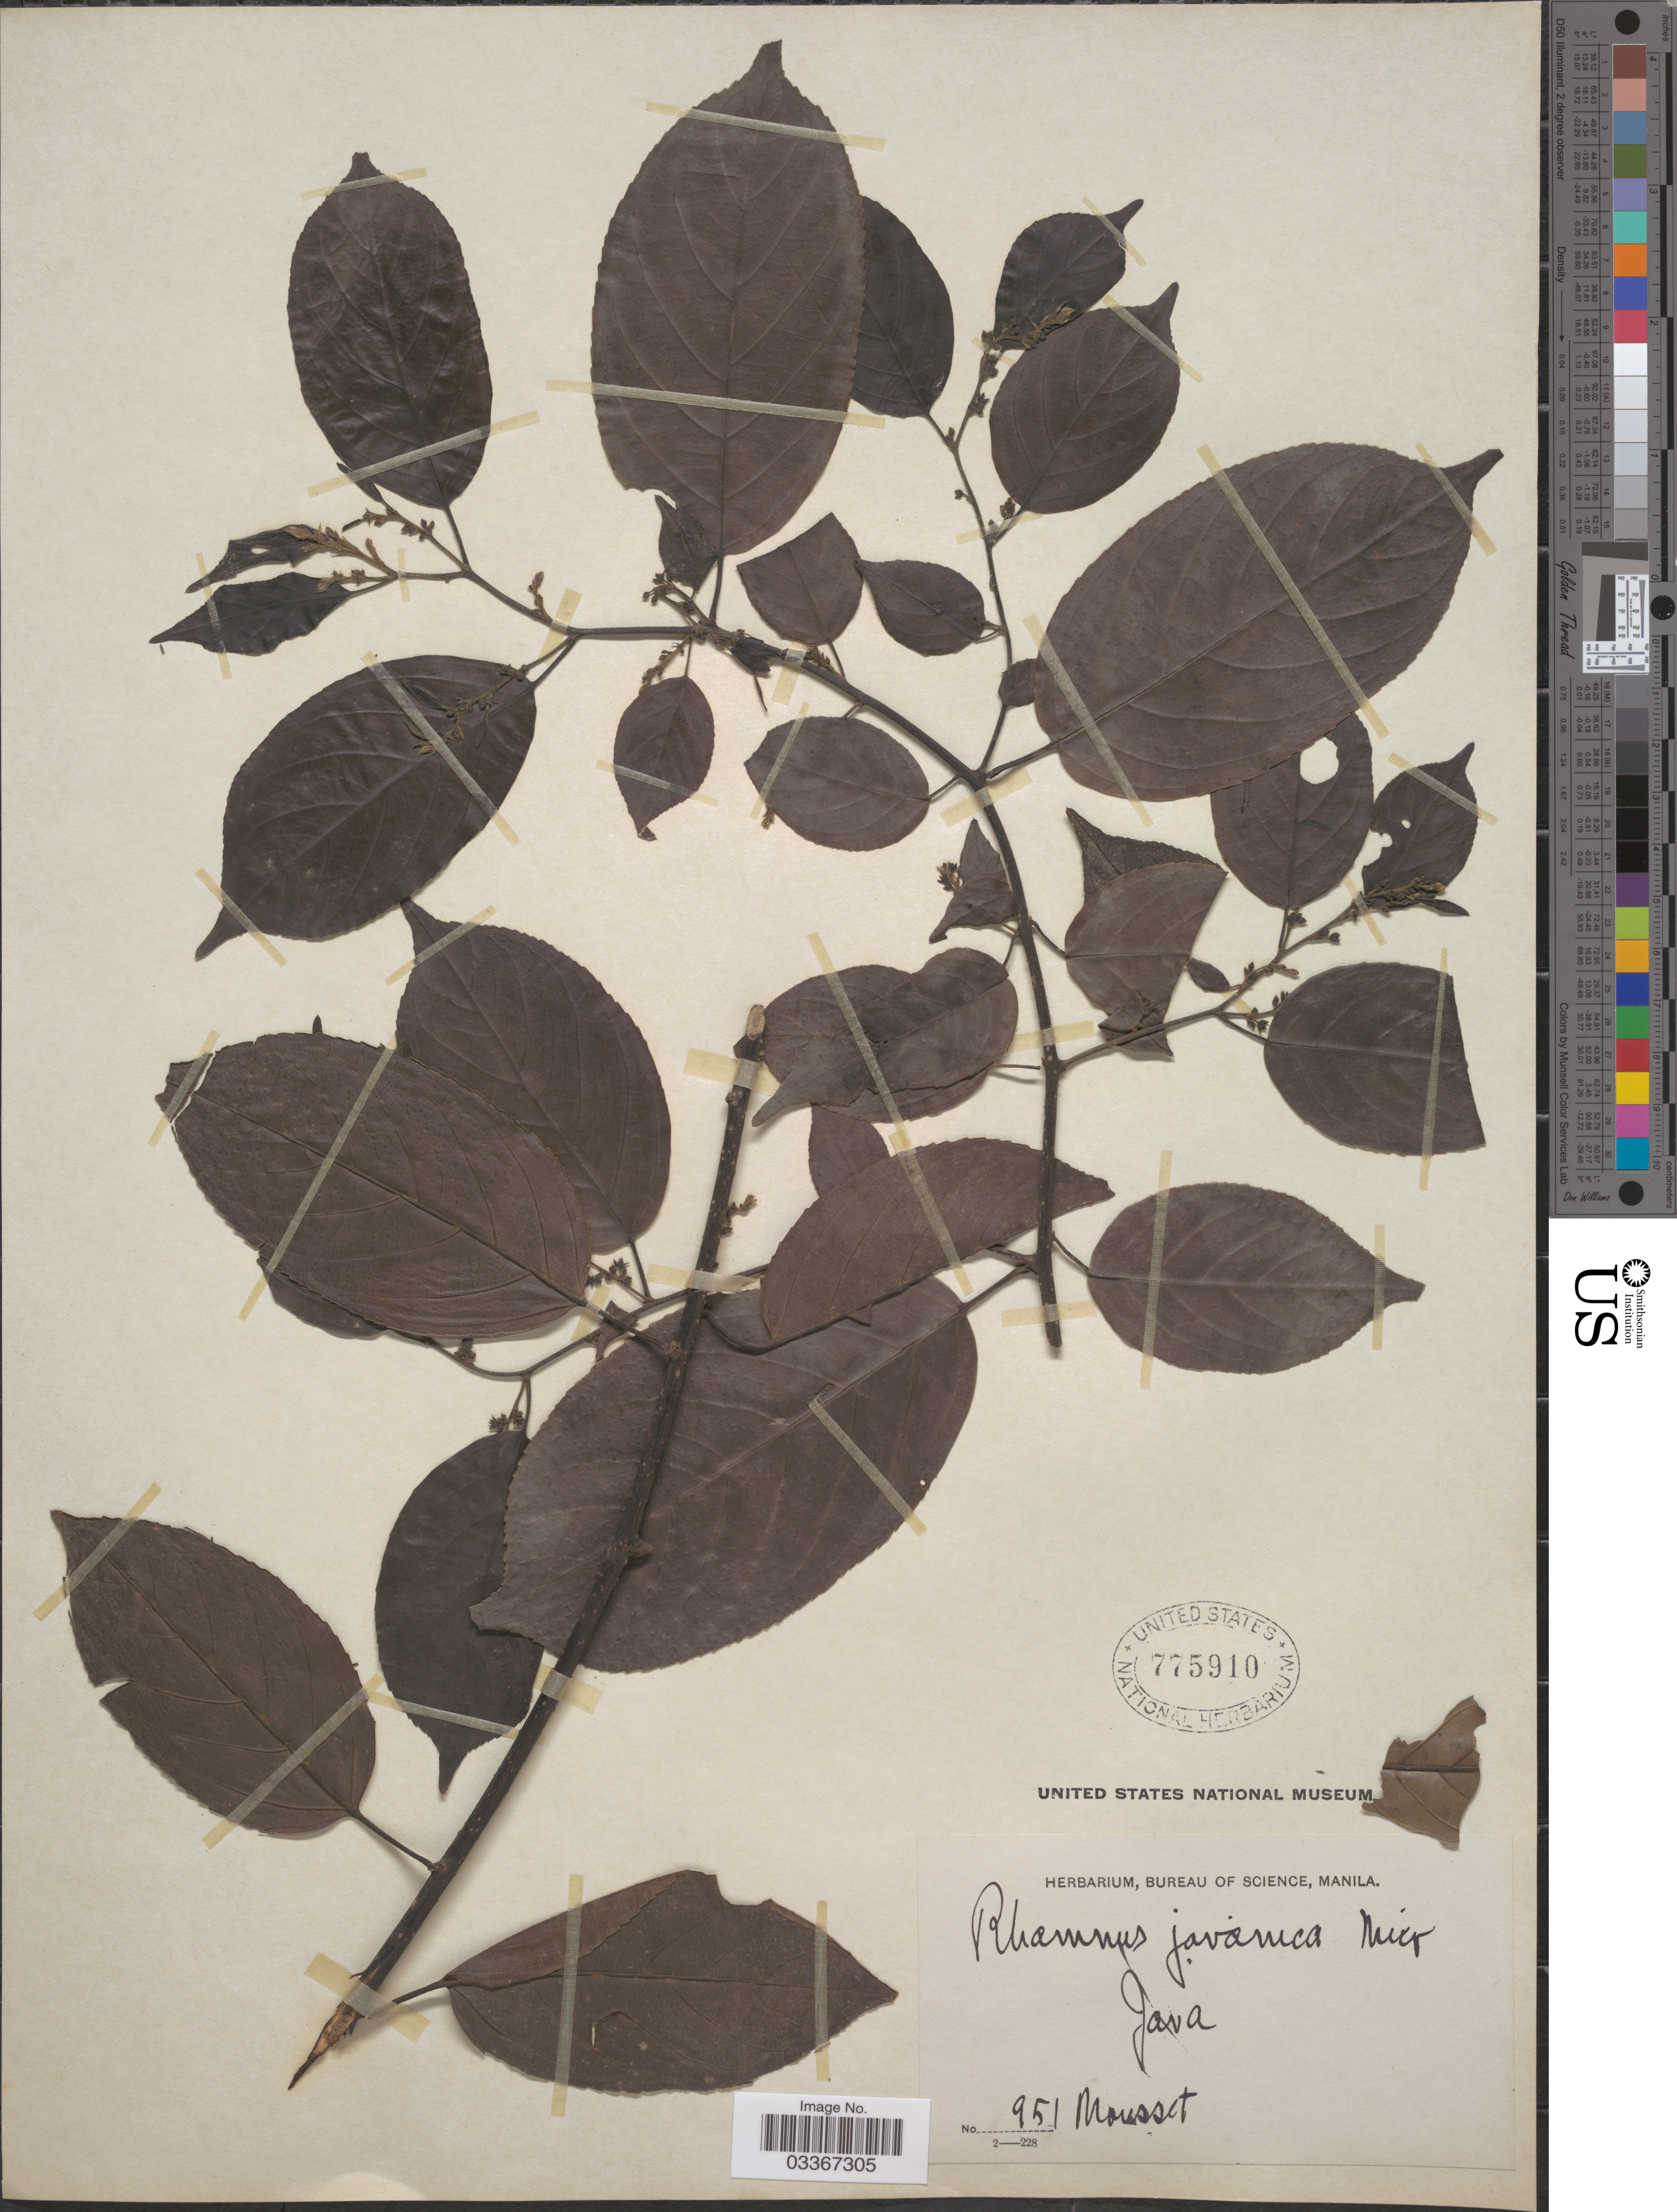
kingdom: Plantae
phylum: Tracheophyta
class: Magnoliopsida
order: Rosales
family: Rhamnaceae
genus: Rhamnus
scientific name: Rhamnus javanica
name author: Miq.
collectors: Mousset, --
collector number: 951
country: Indonesia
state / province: Java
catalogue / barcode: US 775910